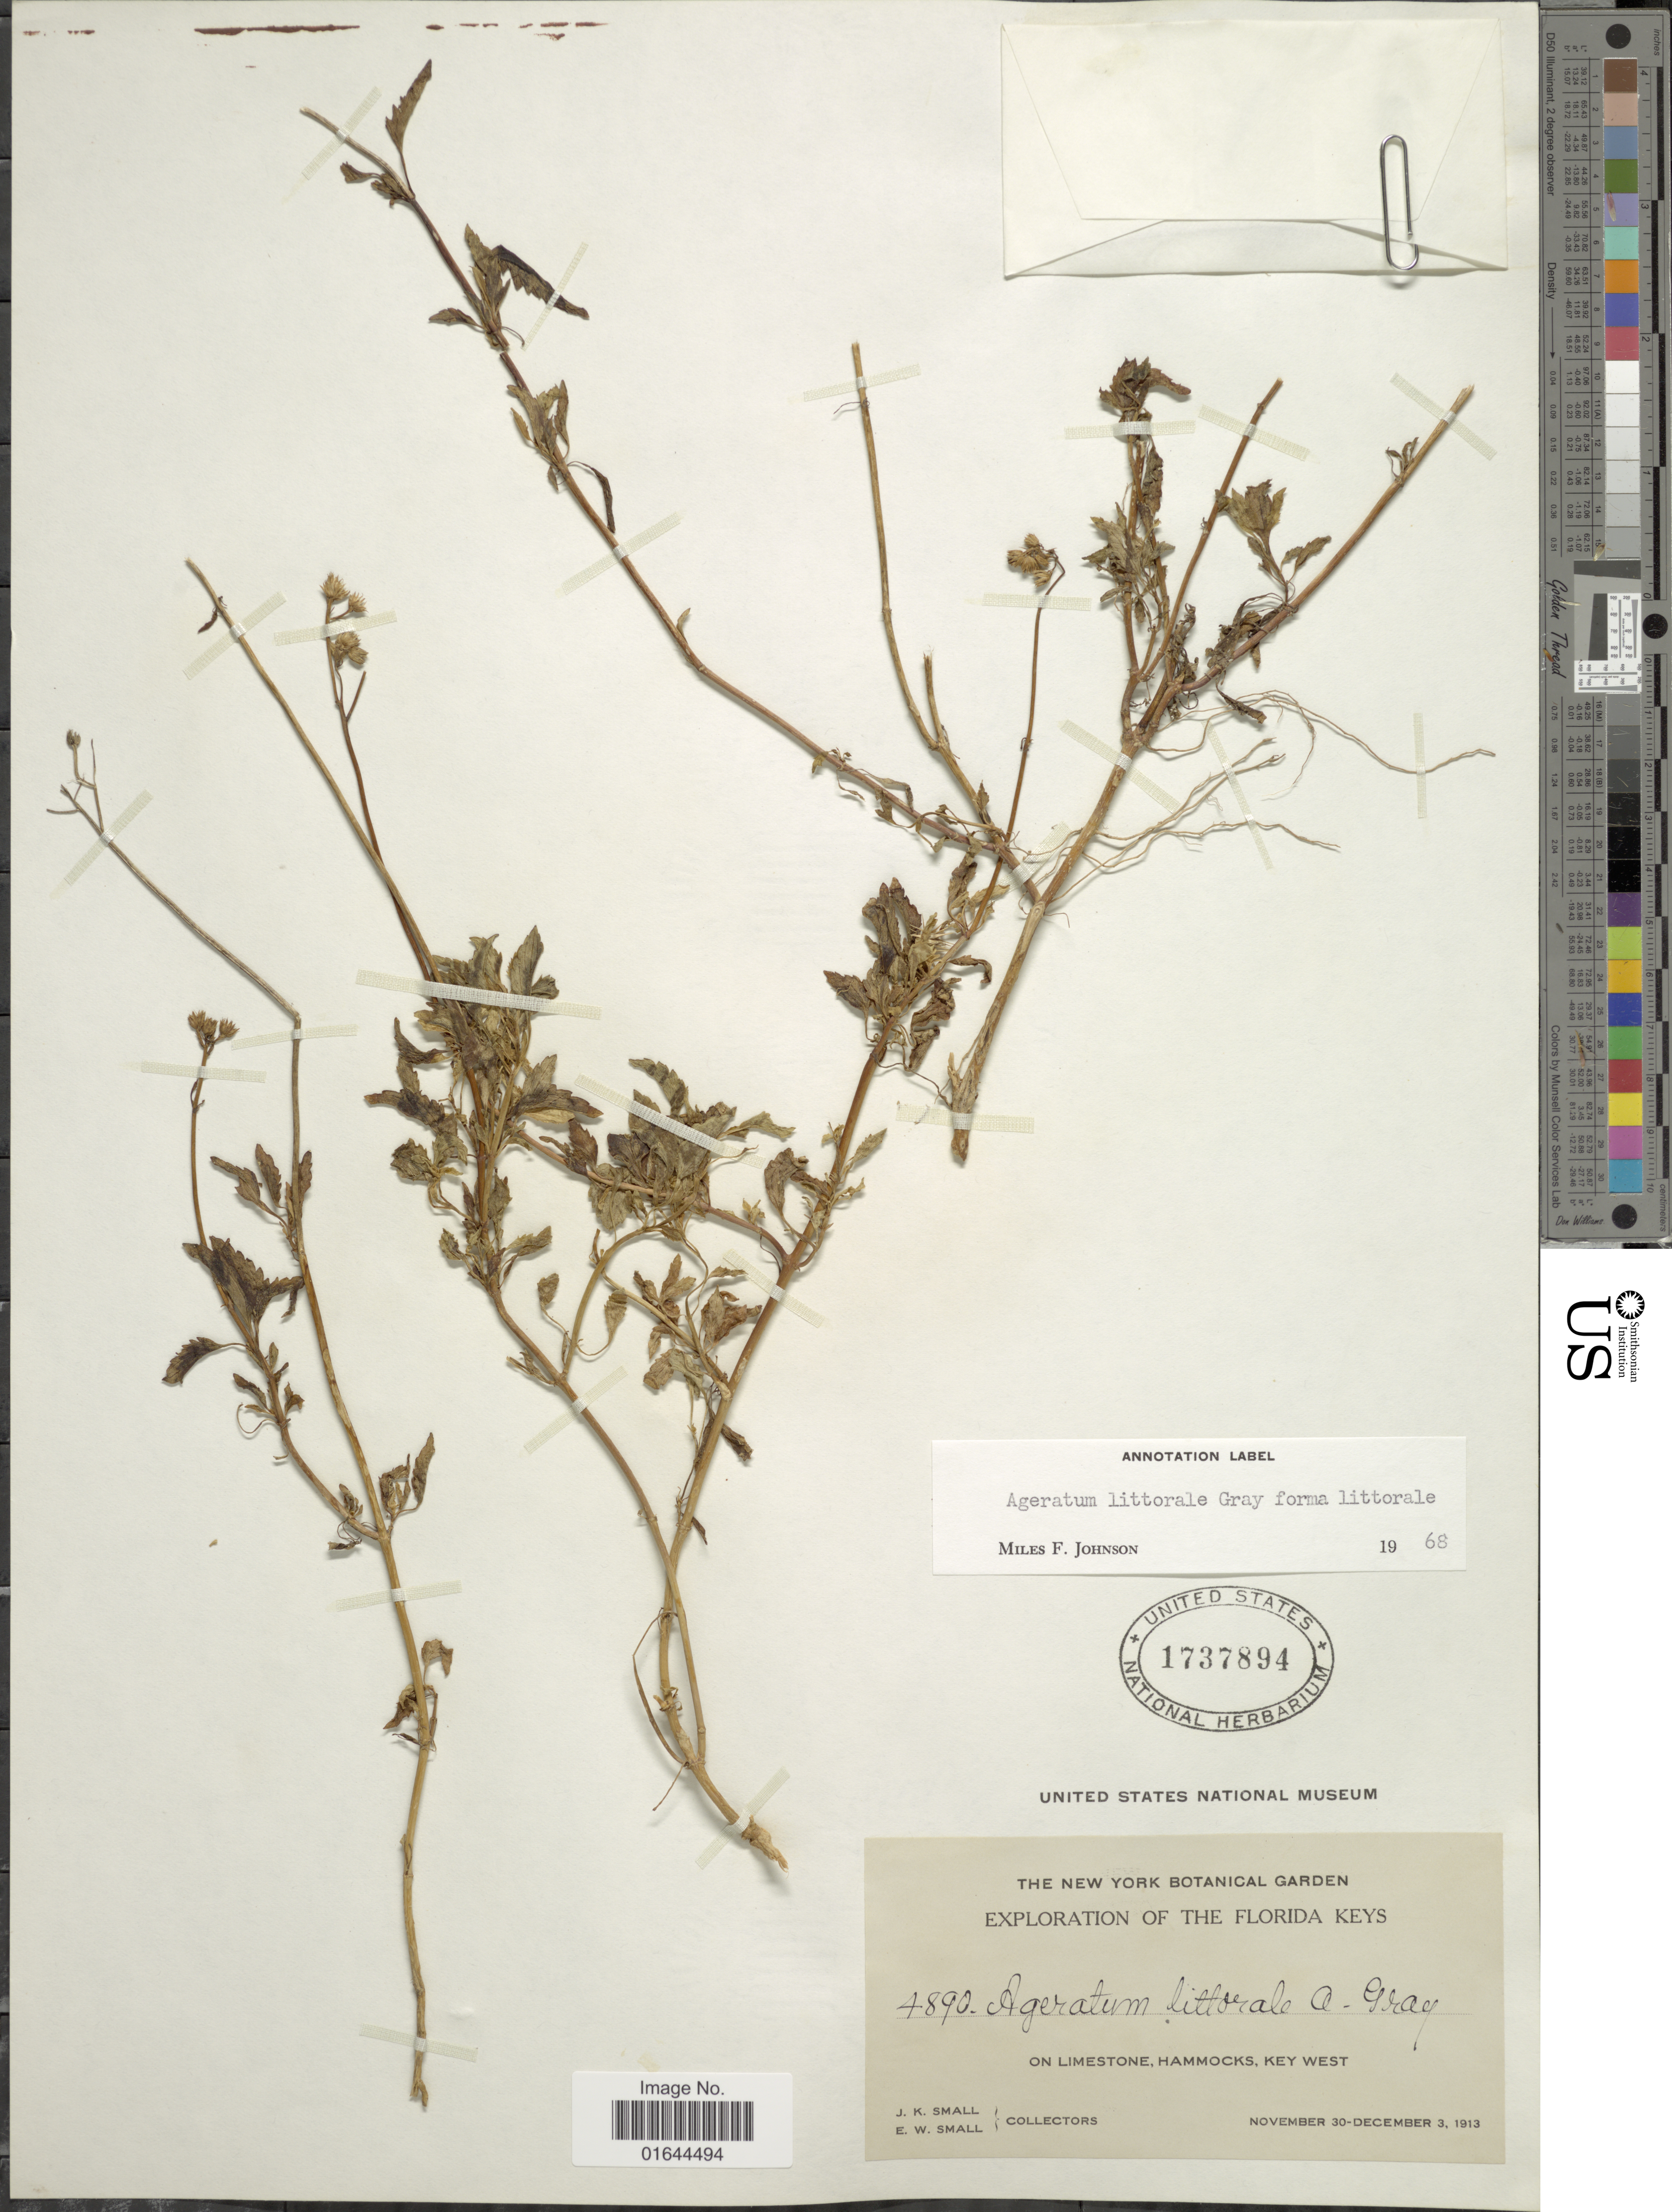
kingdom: Plantae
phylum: Tracheophyta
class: Magnoliopsida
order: Asterales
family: Asteraceae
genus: Ageratum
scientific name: Ageratum littorale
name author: A. Gray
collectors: J. K. Small & E. W. Small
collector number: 4890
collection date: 1913-11-30/1913-12-03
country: United States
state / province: Florida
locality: The Florida Keys. On Limestone, Hammocks, Key West.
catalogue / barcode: US 1737894